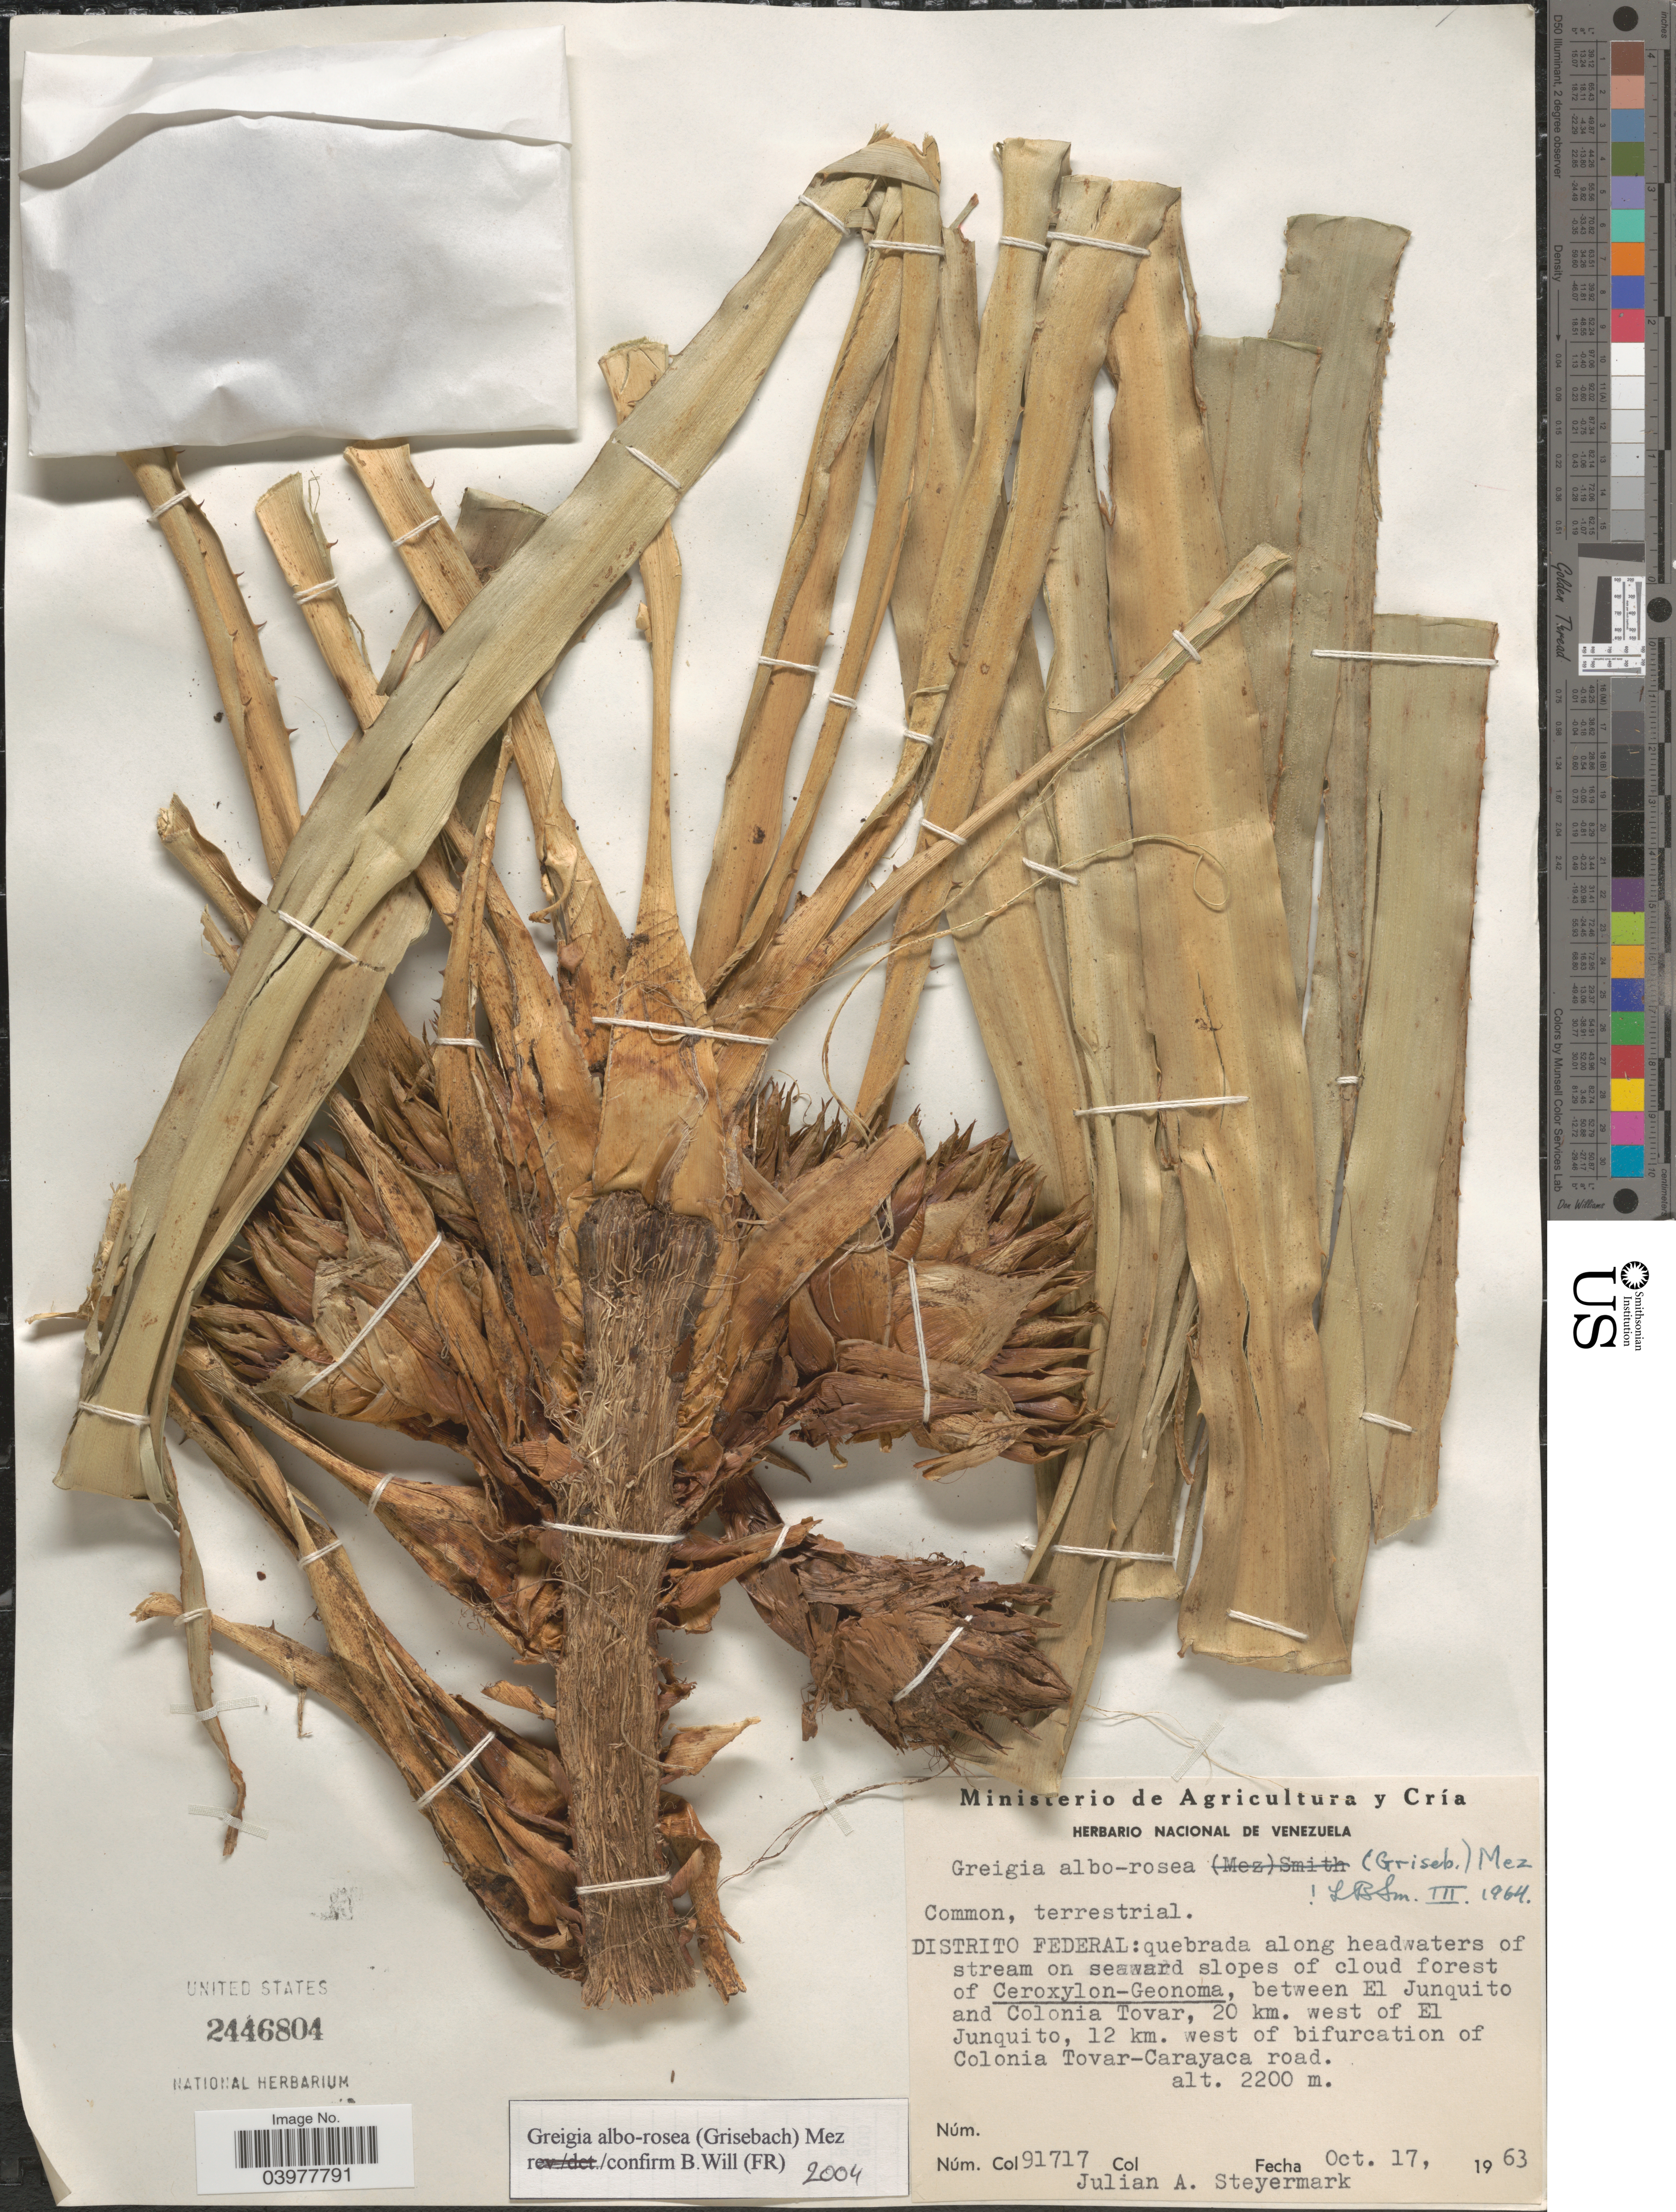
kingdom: Plantae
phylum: Tracheophyta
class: Liliopsida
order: Poales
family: Bromeliaceae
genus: Greigia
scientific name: Greigia alborosea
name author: Mez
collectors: J. Steyermark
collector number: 91717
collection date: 1963-10-17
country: Venezuela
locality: Distrito Federal: quebrada along headwaters of stream on seaward slopes of cloud forest, between El Junquito and Colonia Tovar, 20 km. west of El Junquito, 12 km. west of El Junquito, 12 km. west of bifurcation of Colonia Tovar-Carayaca road.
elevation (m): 2200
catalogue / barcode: US 2446804